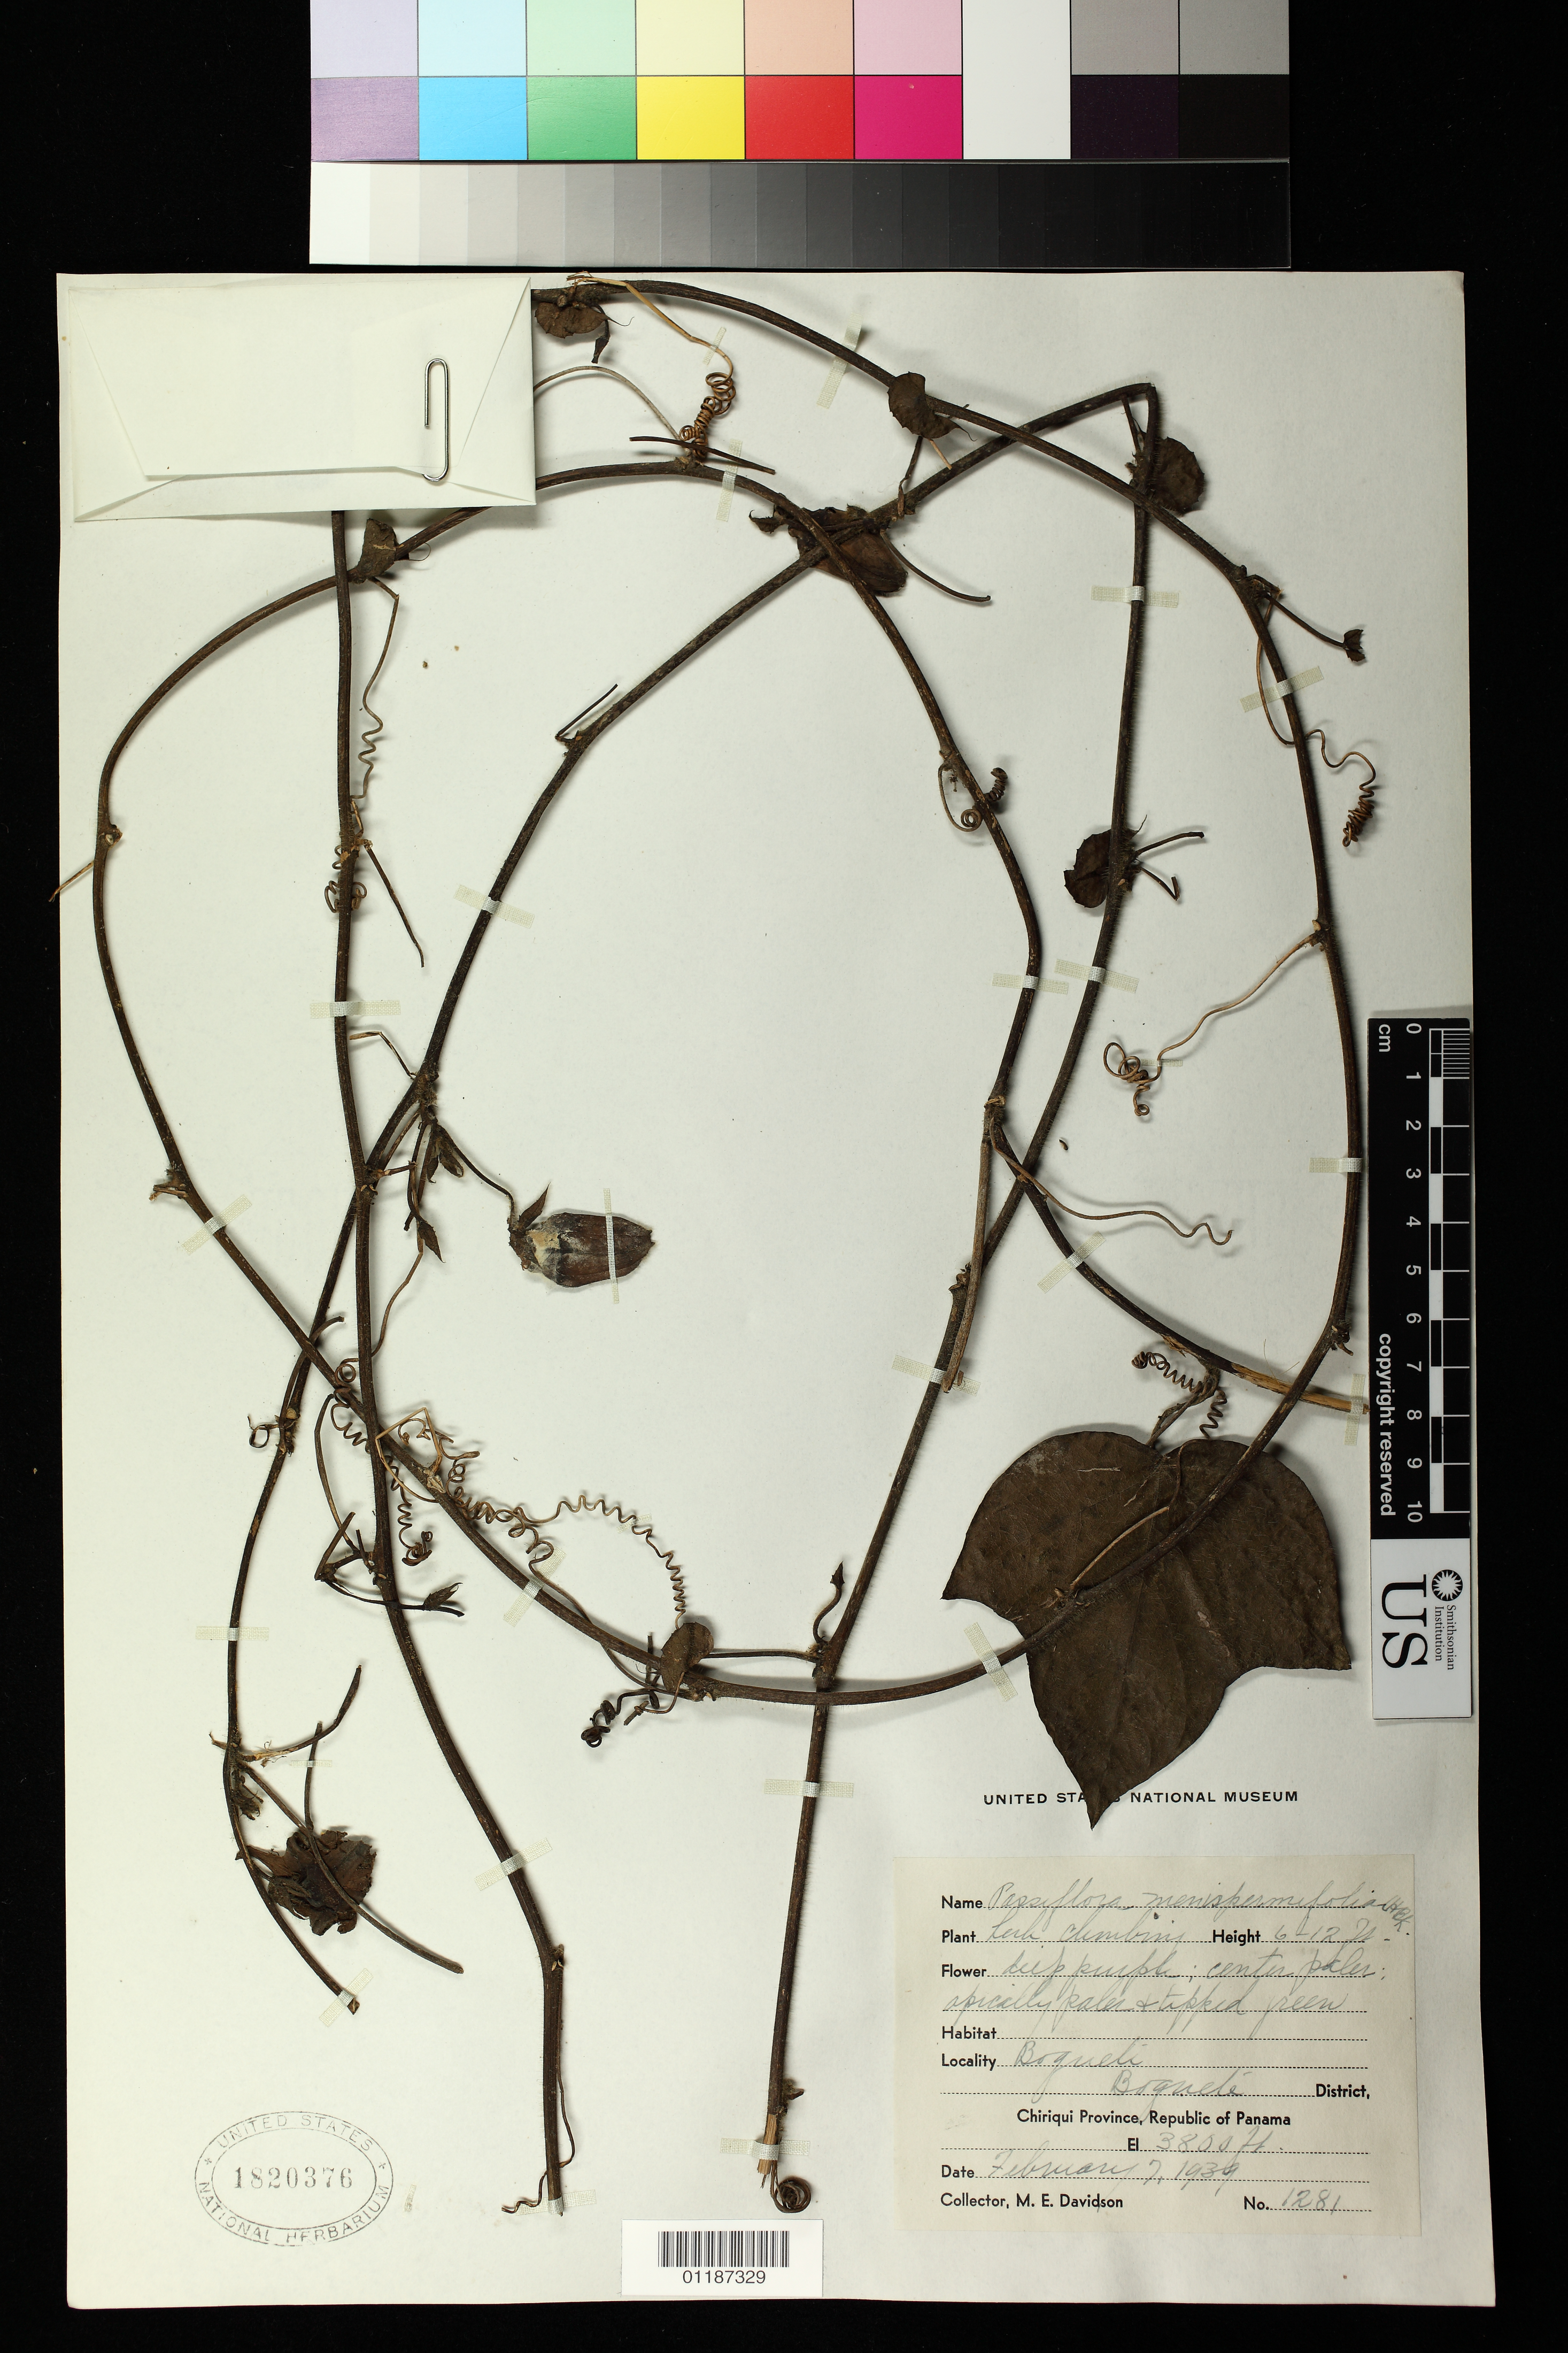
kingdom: Plantae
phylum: Tracheophyta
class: Magnoliopsida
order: Malpighiales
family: Passifloraceae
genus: Passiflora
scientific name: Passiflora menispermifolia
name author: Kunth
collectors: M. E. Davidson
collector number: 1281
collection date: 1939-02-07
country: Panama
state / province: Chiriquí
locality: Boquete, Boquete District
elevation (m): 1158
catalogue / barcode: US 1820376